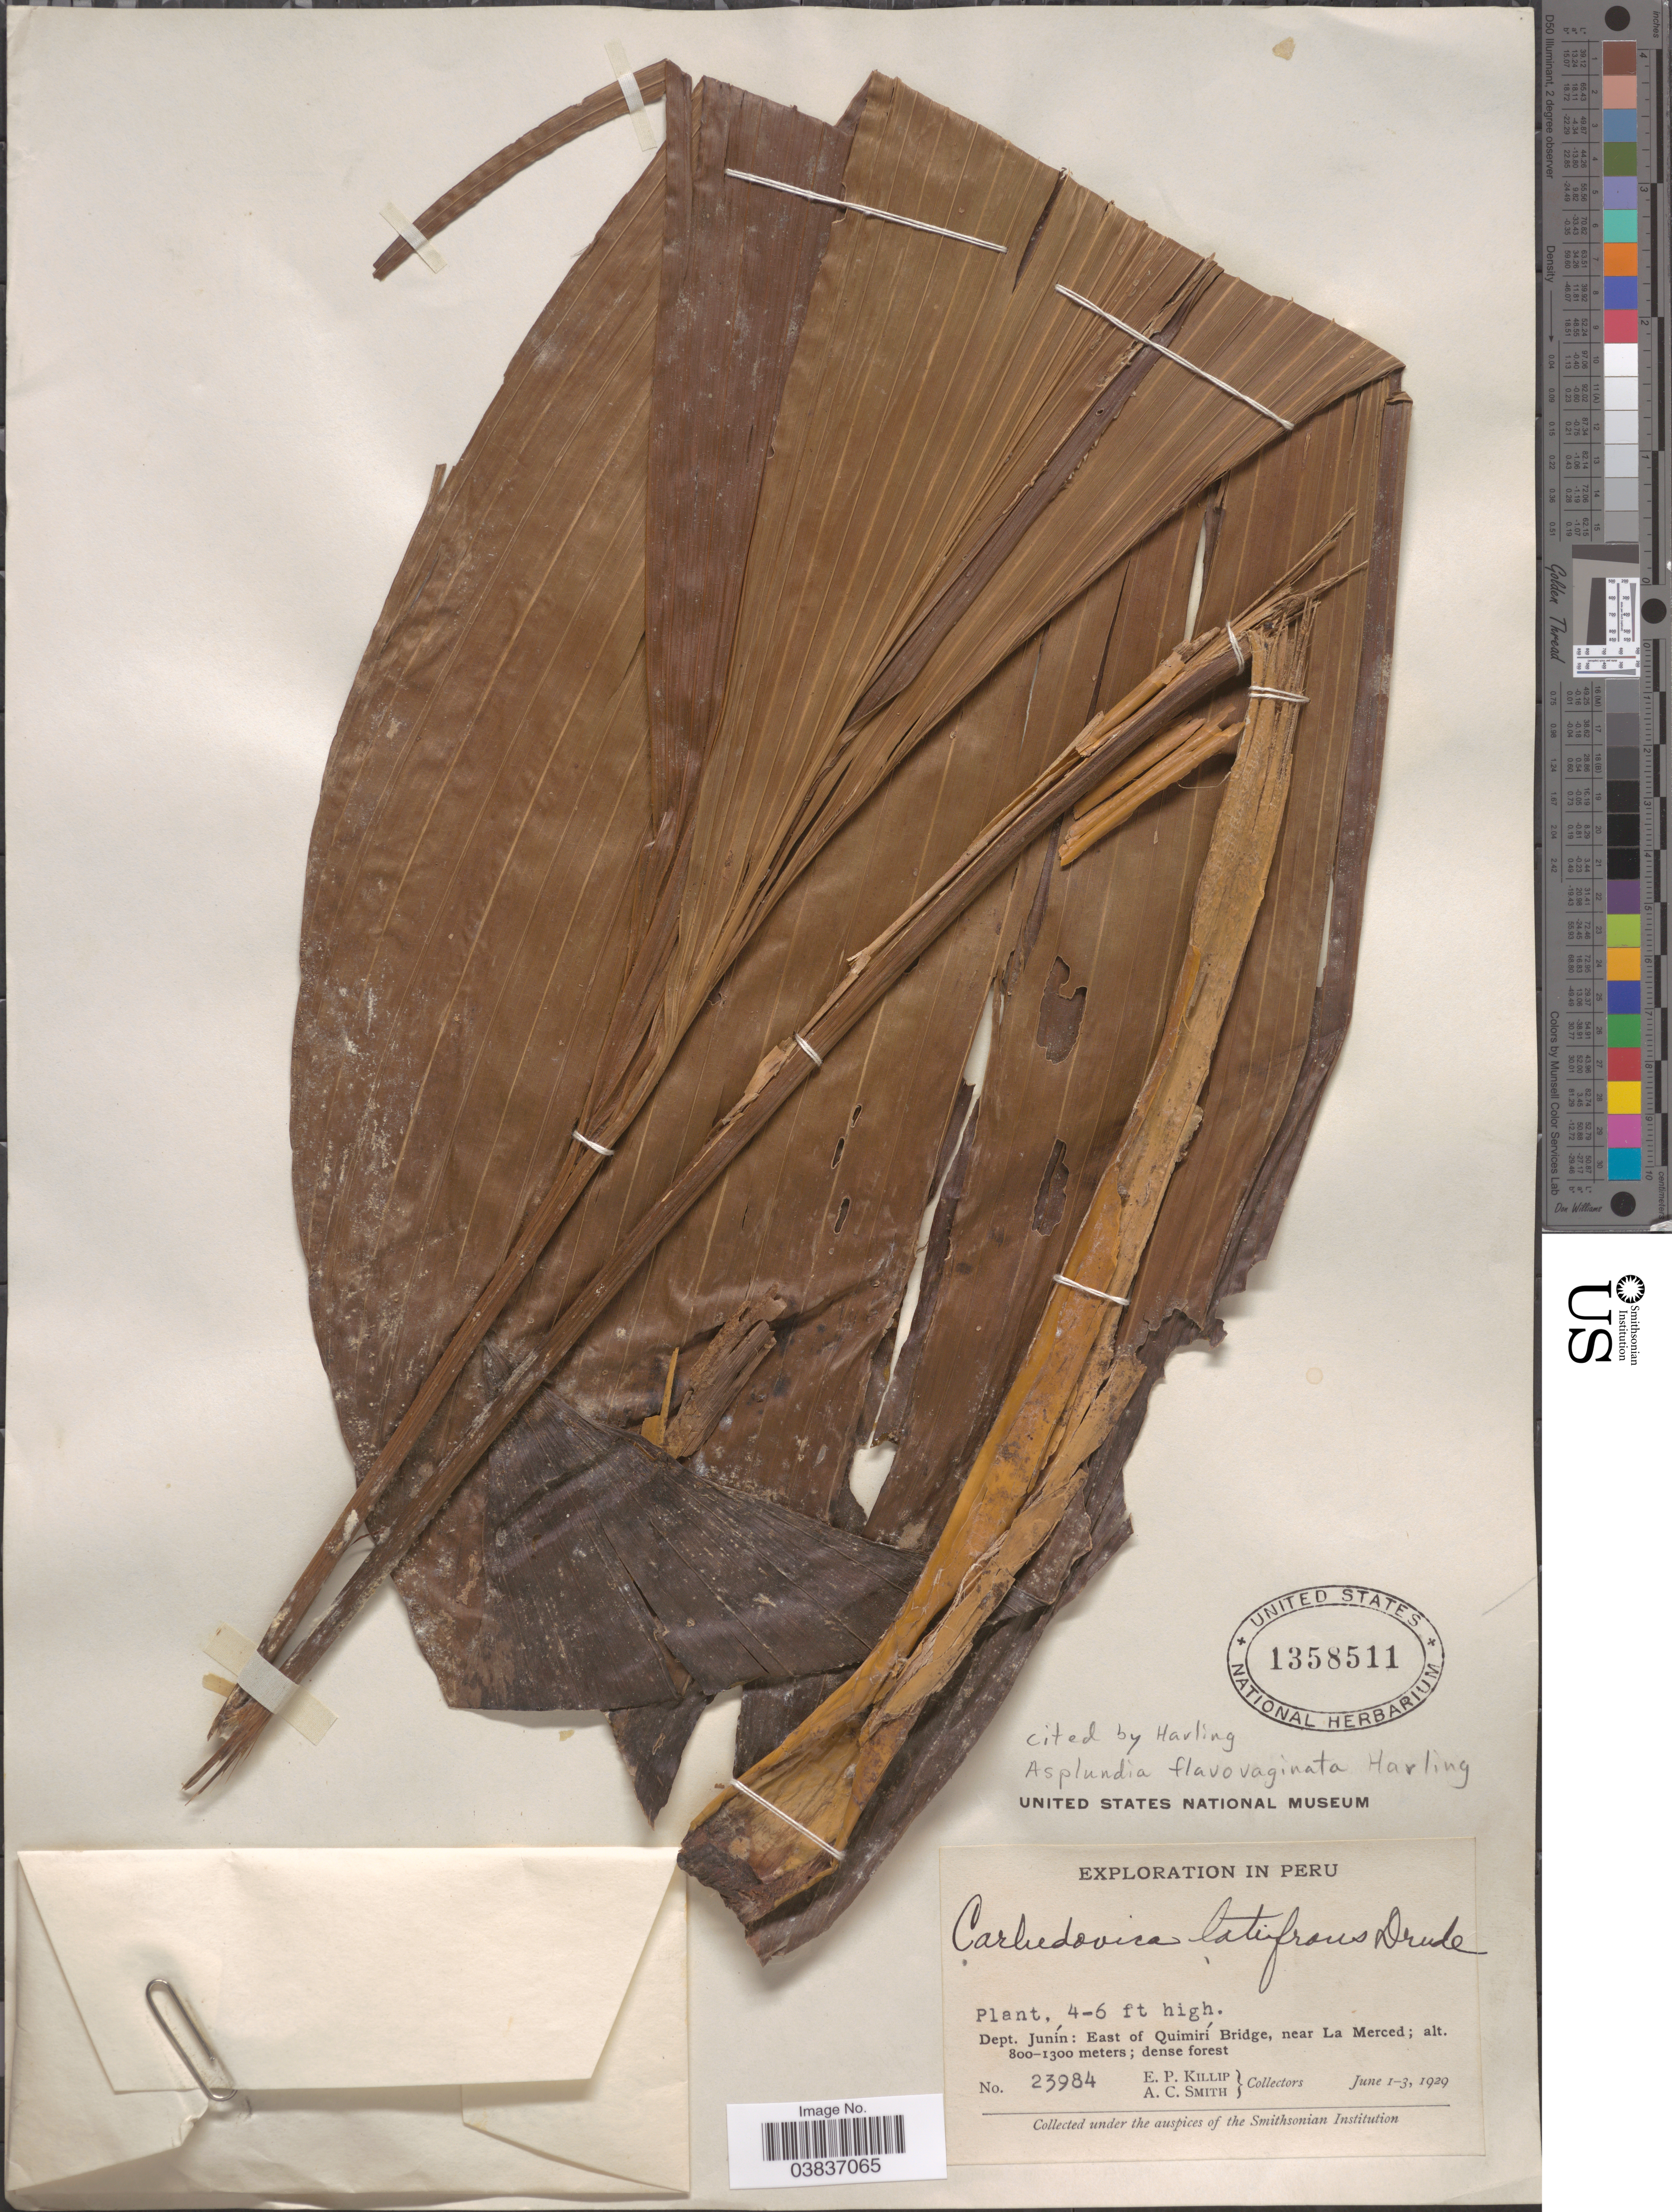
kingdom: Plantae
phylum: Tracheophyta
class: Liliopsida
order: Pandanales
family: Cyclanthaceae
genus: Asplundia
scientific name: Asplundia flavovaginata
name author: Harling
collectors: E. P. Killip & A. C. Smith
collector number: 23984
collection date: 1929-06-01/1929-06-03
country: Peru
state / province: Junín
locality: Dept. Junín: East of Quimirí Bridge, near La Merced.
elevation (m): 800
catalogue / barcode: US 1358511